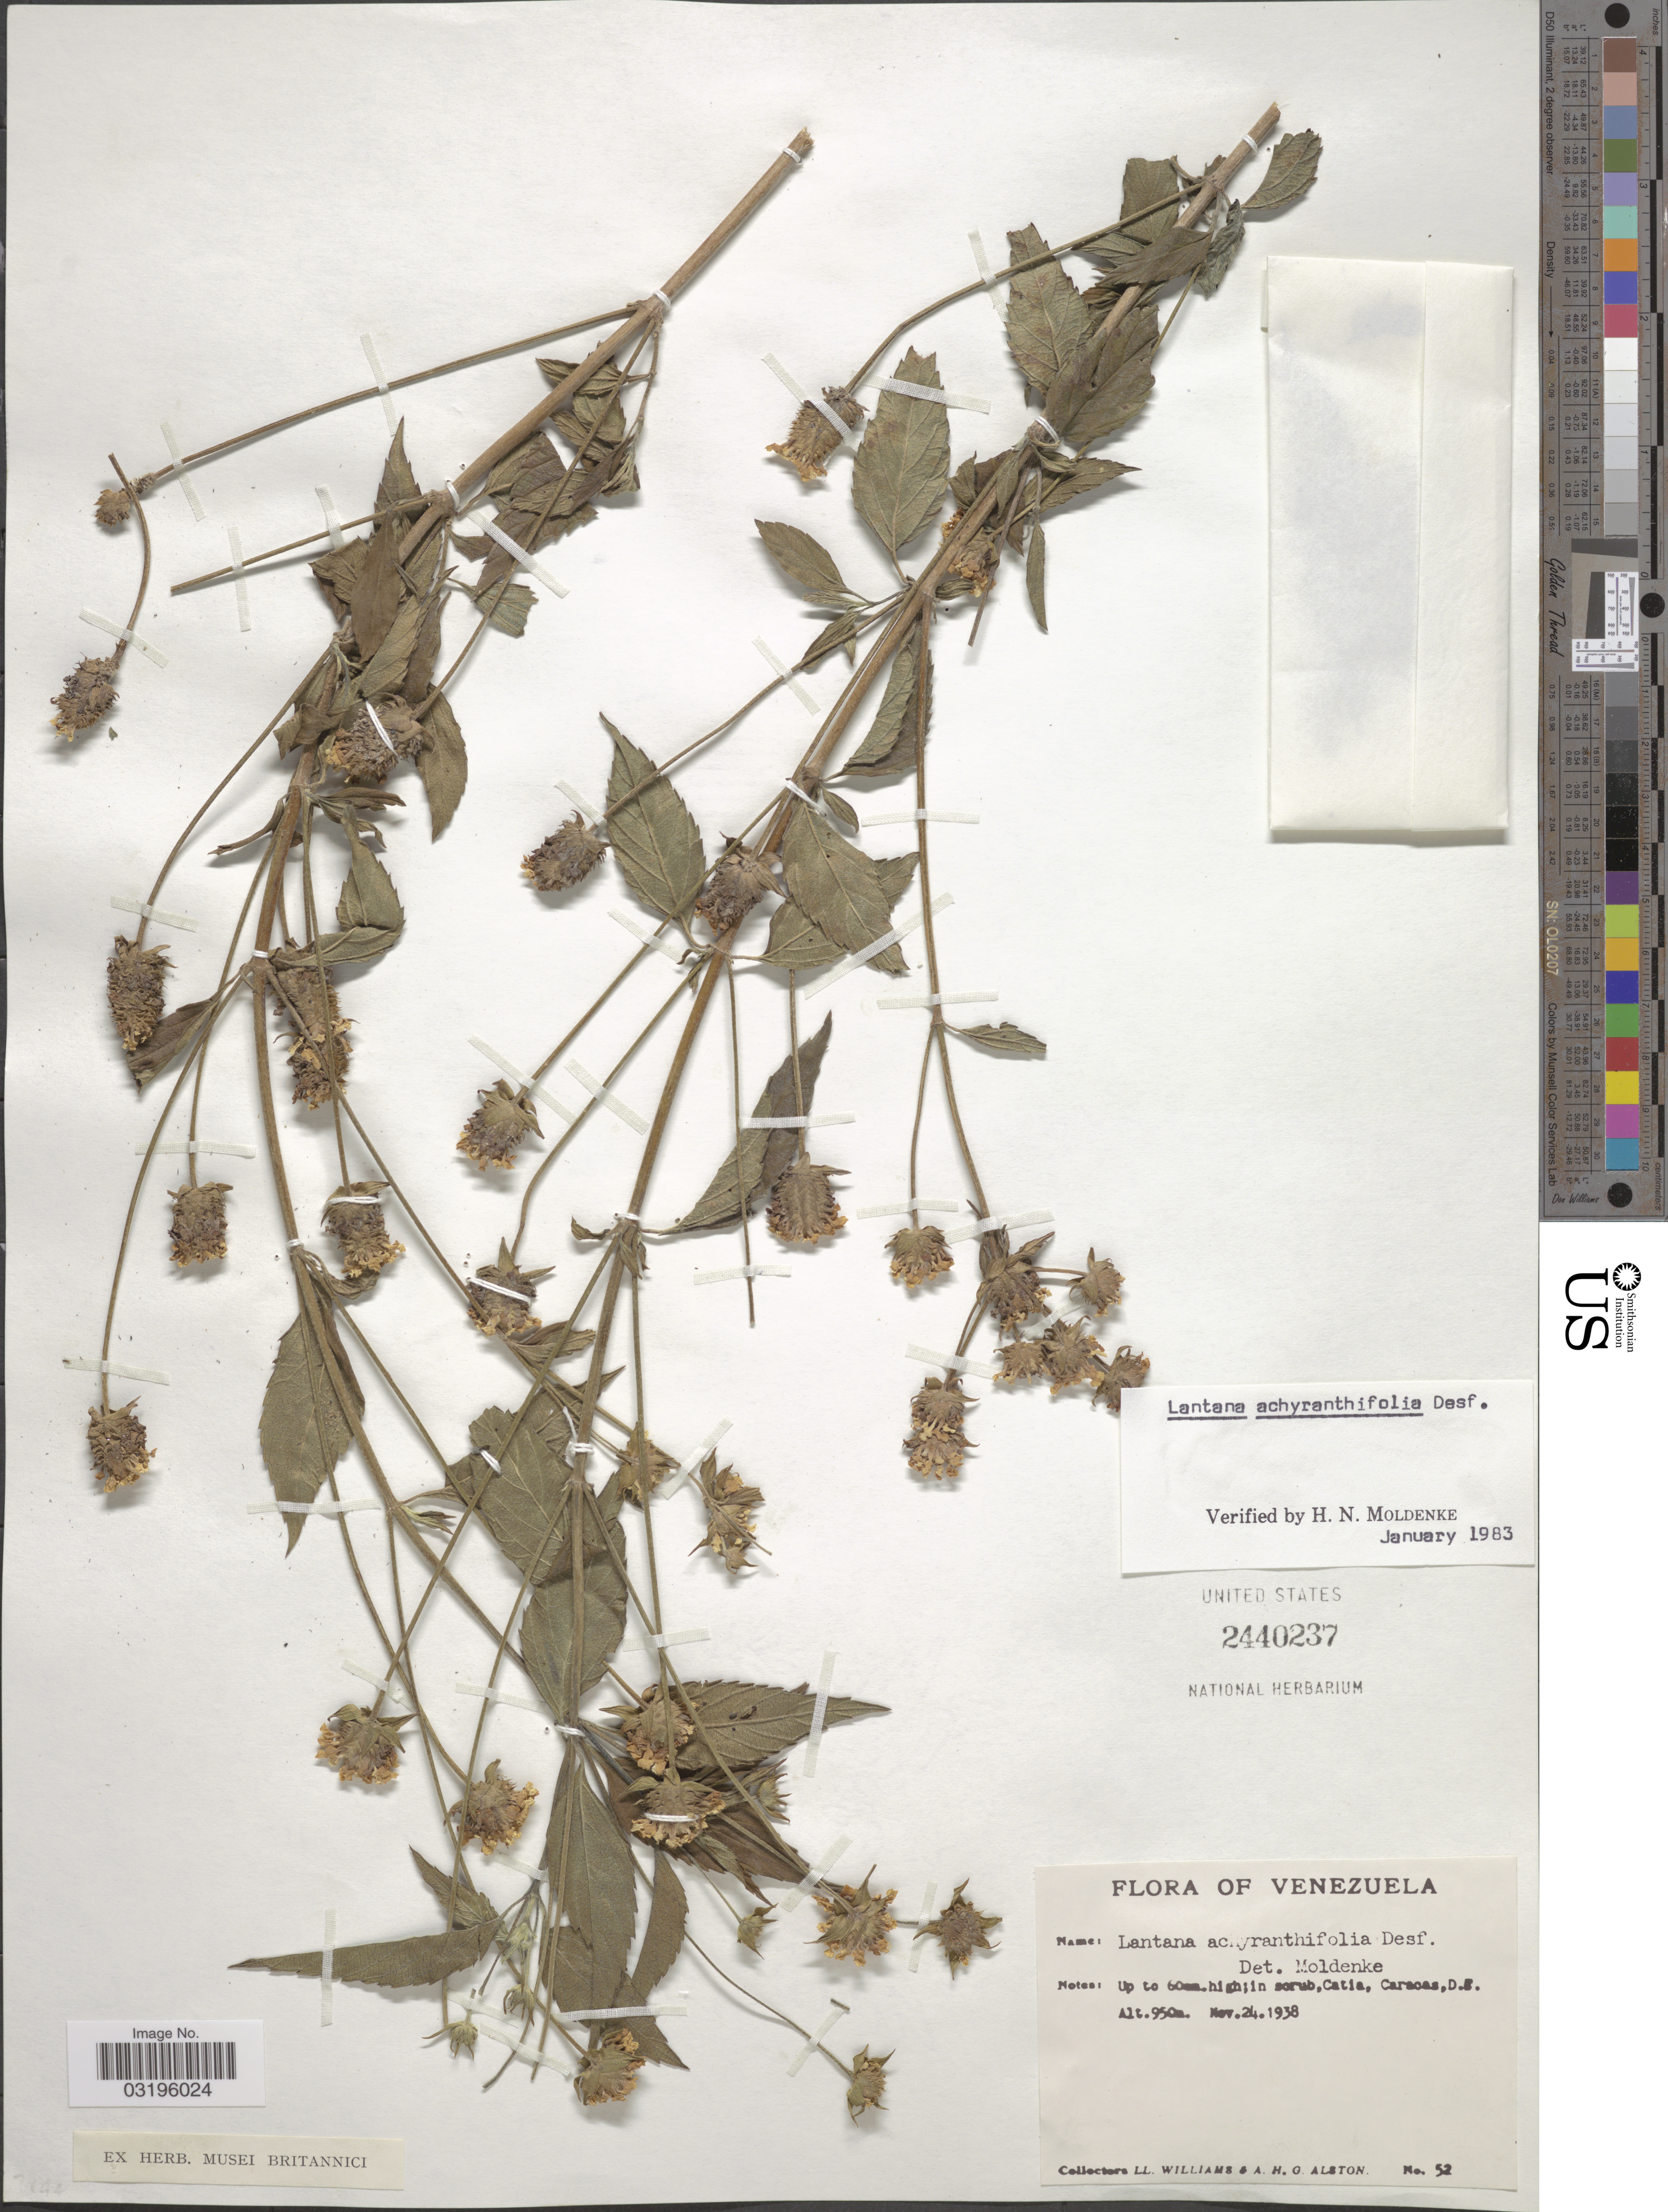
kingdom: Plantae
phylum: Tracheophyta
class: Magnoliopsida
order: Lamiales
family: Verbenaceae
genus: Lantana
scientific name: Lantana achyranthifolia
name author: Desf.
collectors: Ll. Williams & A. H. Alston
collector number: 52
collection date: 1938-11-24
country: Venezuela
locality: Catia. Caracas, D.F.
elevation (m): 950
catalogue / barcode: US 2440237